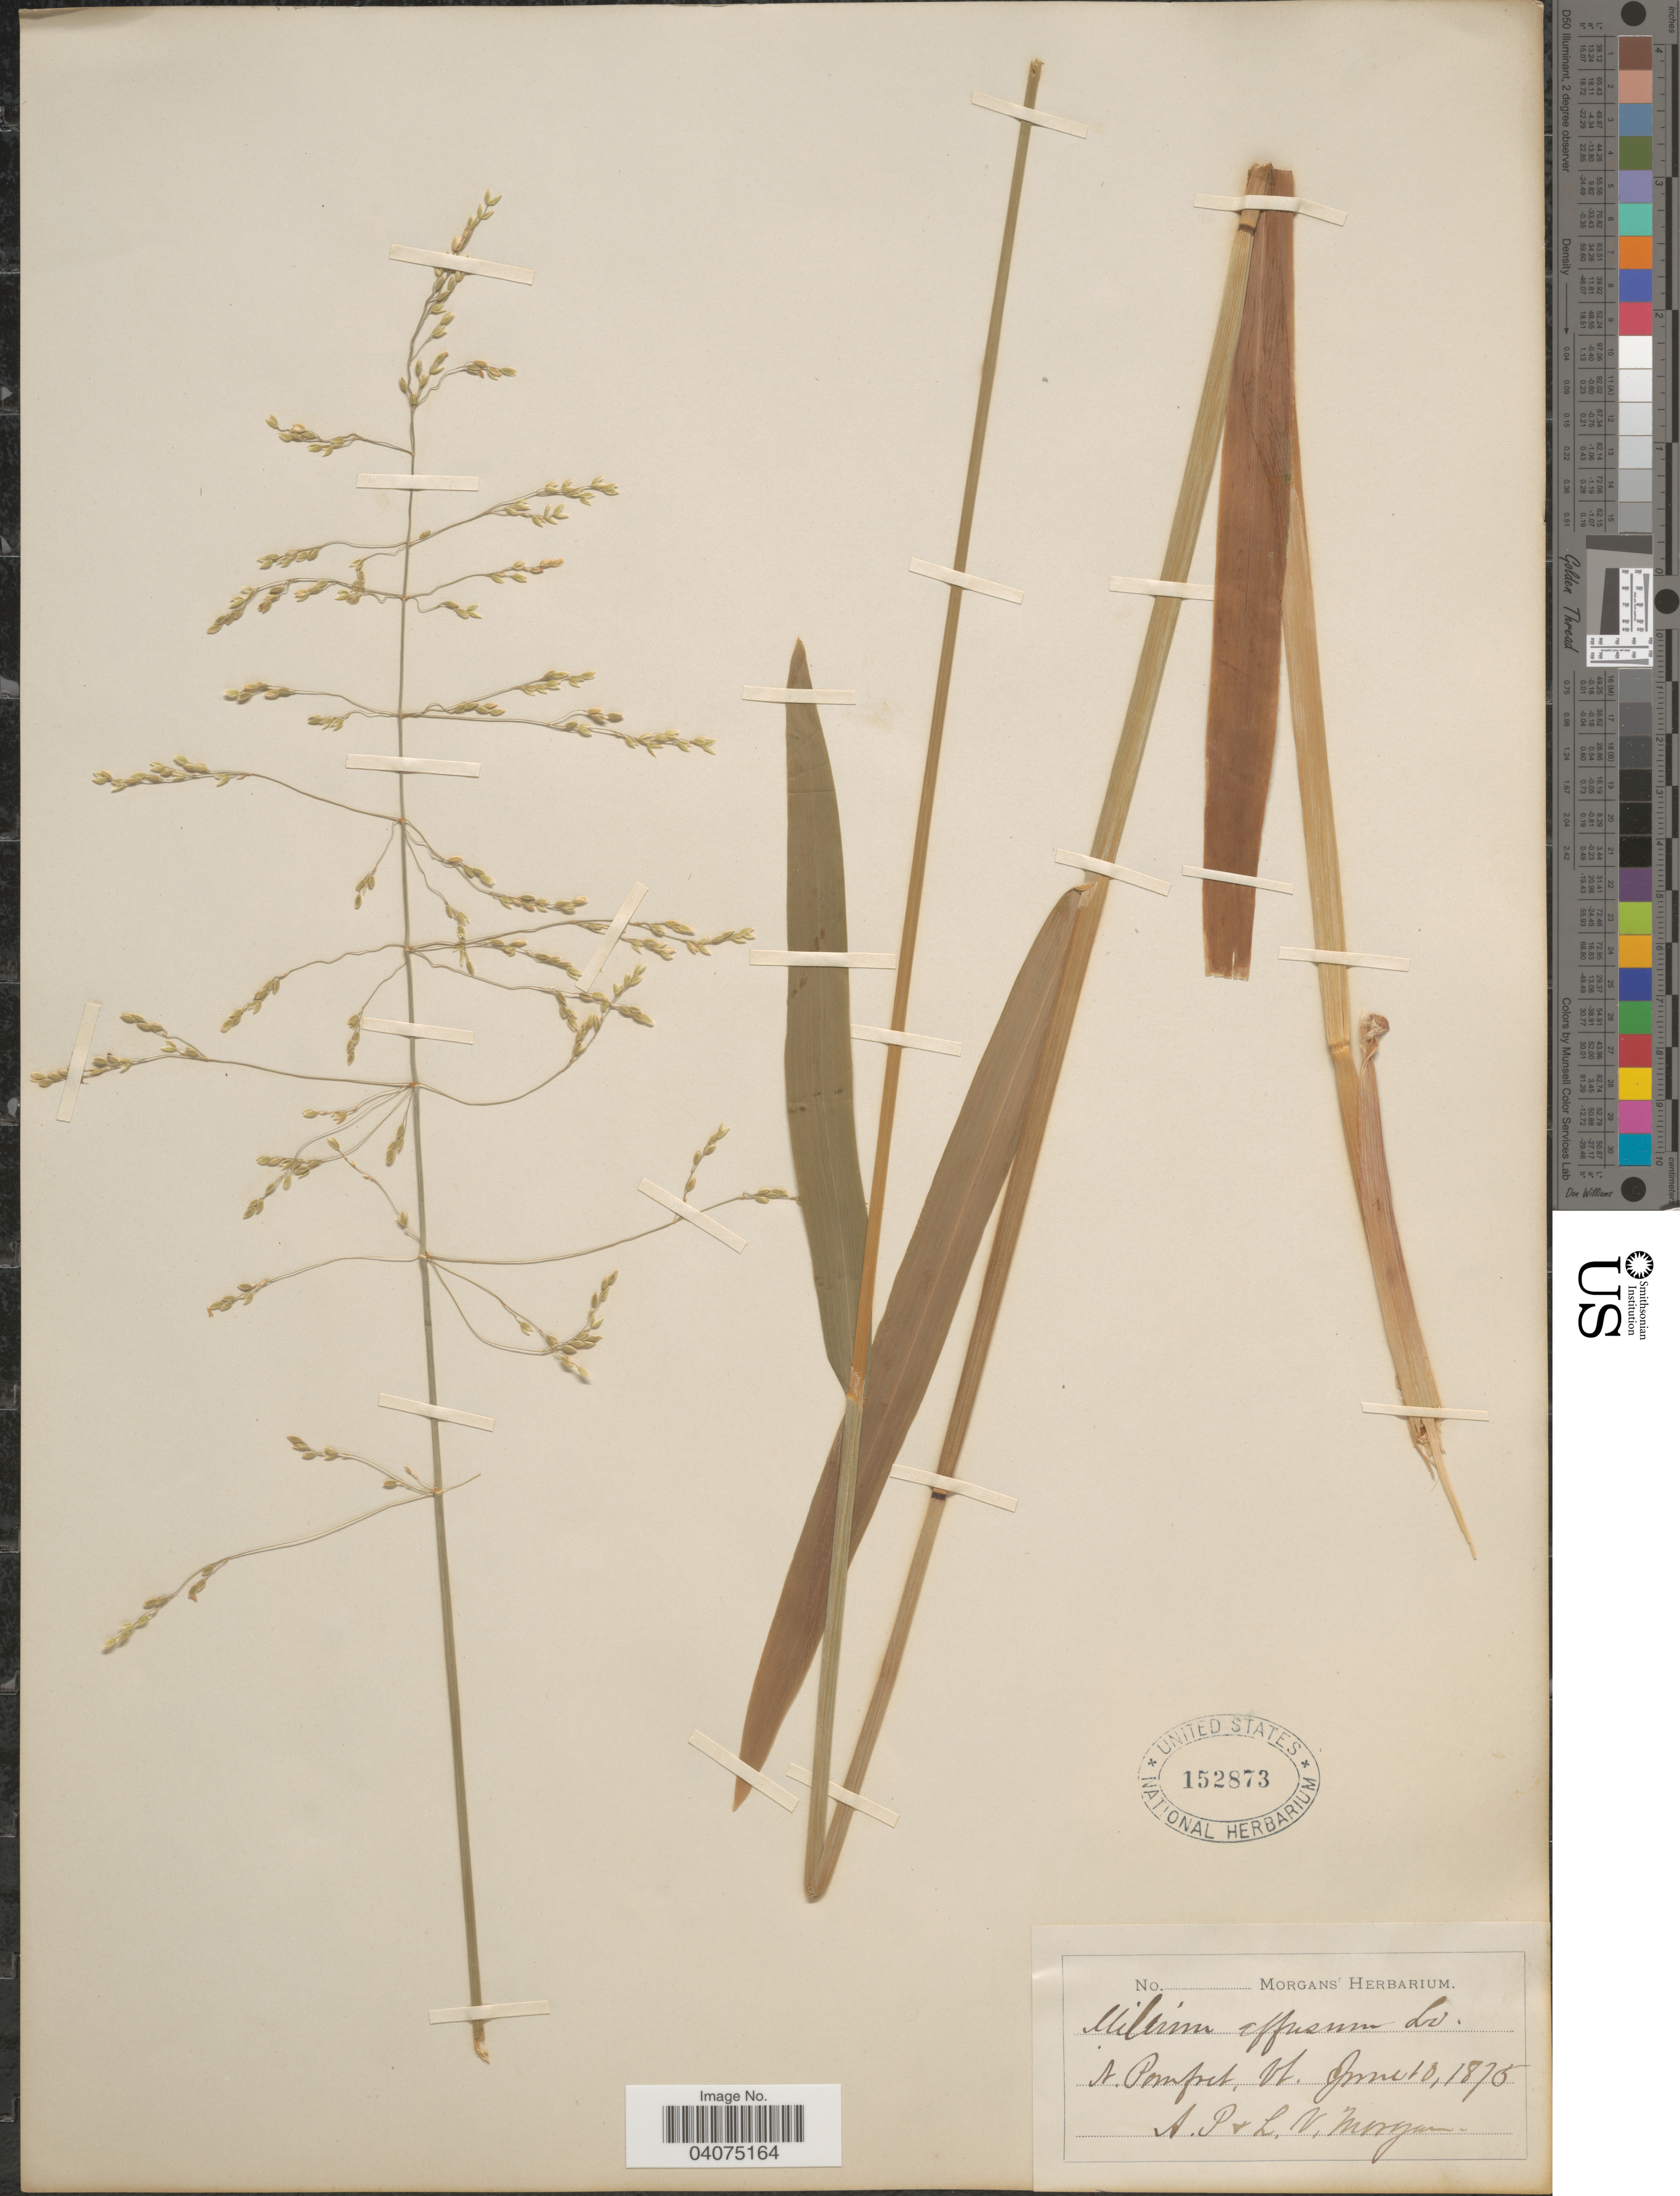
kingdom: Plantae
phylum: Tracheophyta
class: Liliopsida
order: Poales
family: Poaceae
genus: Milium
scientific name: Milium effusum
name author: L.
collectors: A. Morgan & L. Morgan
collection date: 1875-06-18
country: United States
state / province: Vermont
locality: St. Pomfret.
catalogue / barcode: US 152873